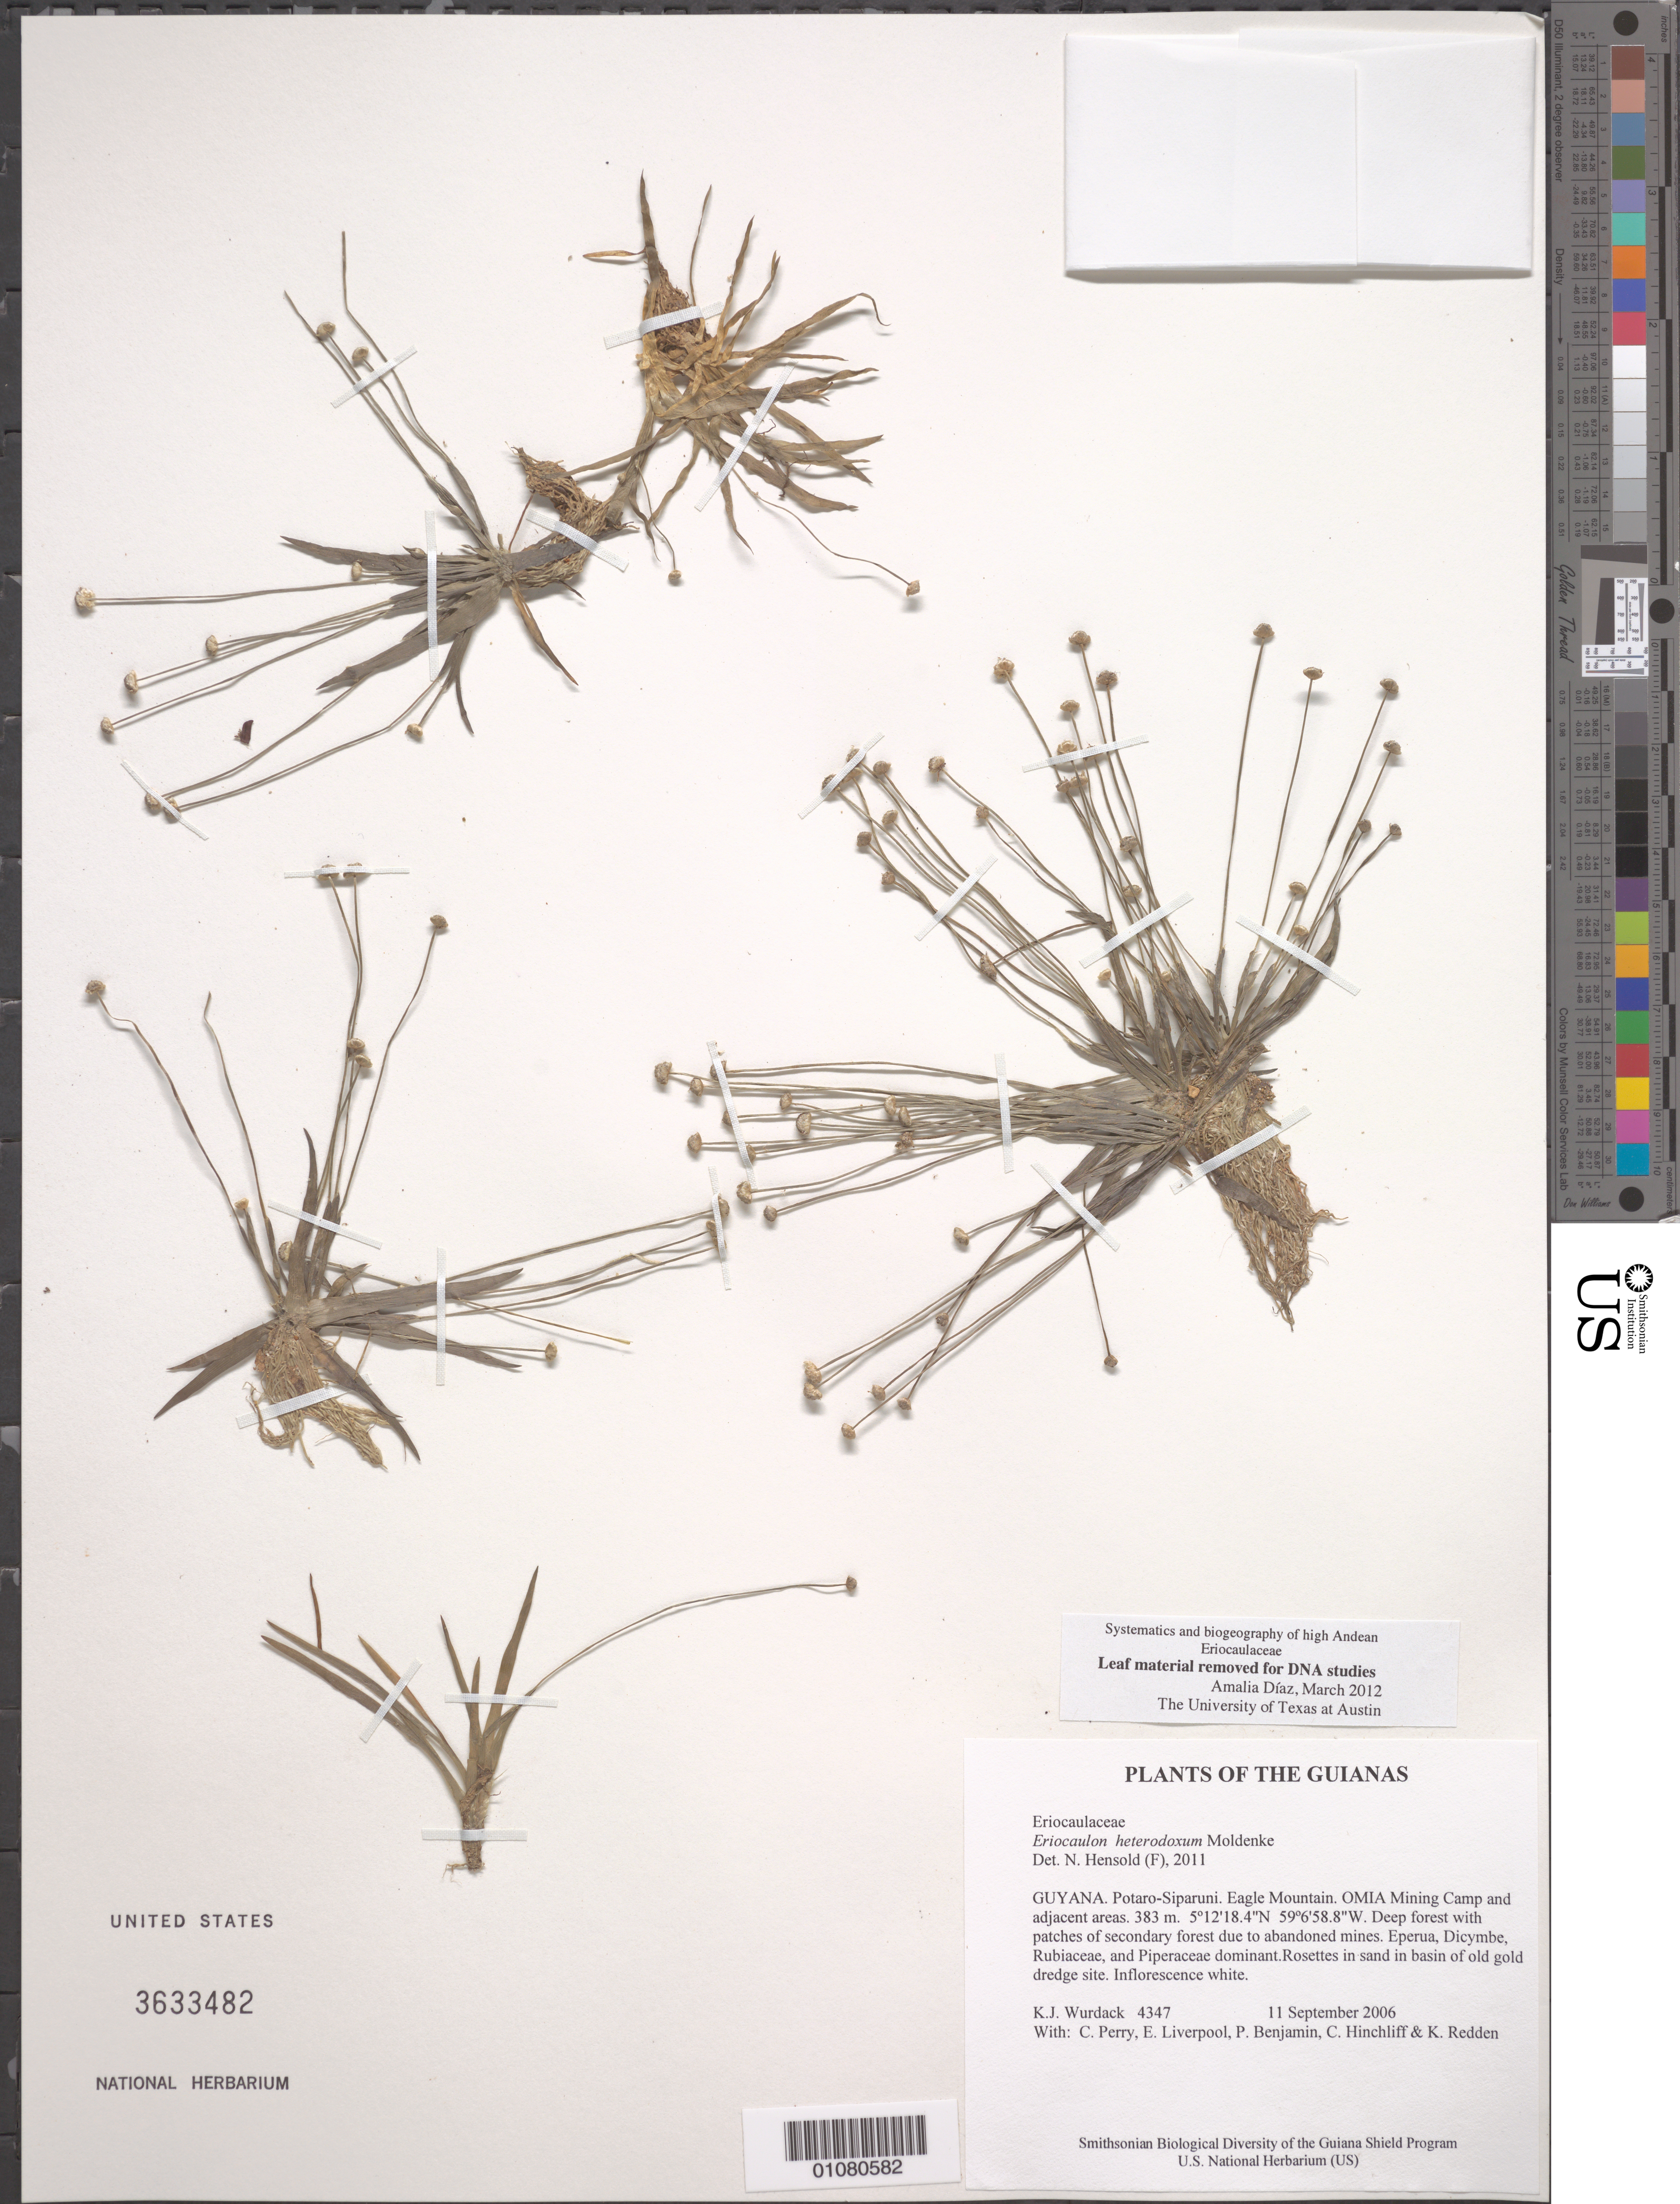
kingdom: Plantae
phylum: Tracheophyta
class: Liliopsida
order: Poales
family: Eriocaulaceae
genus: Eriocaulon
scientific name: Eriocaulon heterodoxum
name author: Moldenke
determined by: Hensold, N.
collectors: K. Wurdack, C. Perry, E. Liverpool, P. Benjamin, C. E. Hinchliff & K. M. Redden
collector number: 4347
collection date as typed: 11 September 2006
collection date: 2006-09-11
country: Guyana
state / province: Potaro-Siparuni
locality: Eagle Mountain. OMIA Mining Camp and adjacent areas.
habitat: Deep forest with patches of secondary forest due to abandoned mines. Eperua, Dicymbe, Rubiaceae, and Piperaceae dominant.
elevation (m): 383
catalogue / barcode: US 3633482